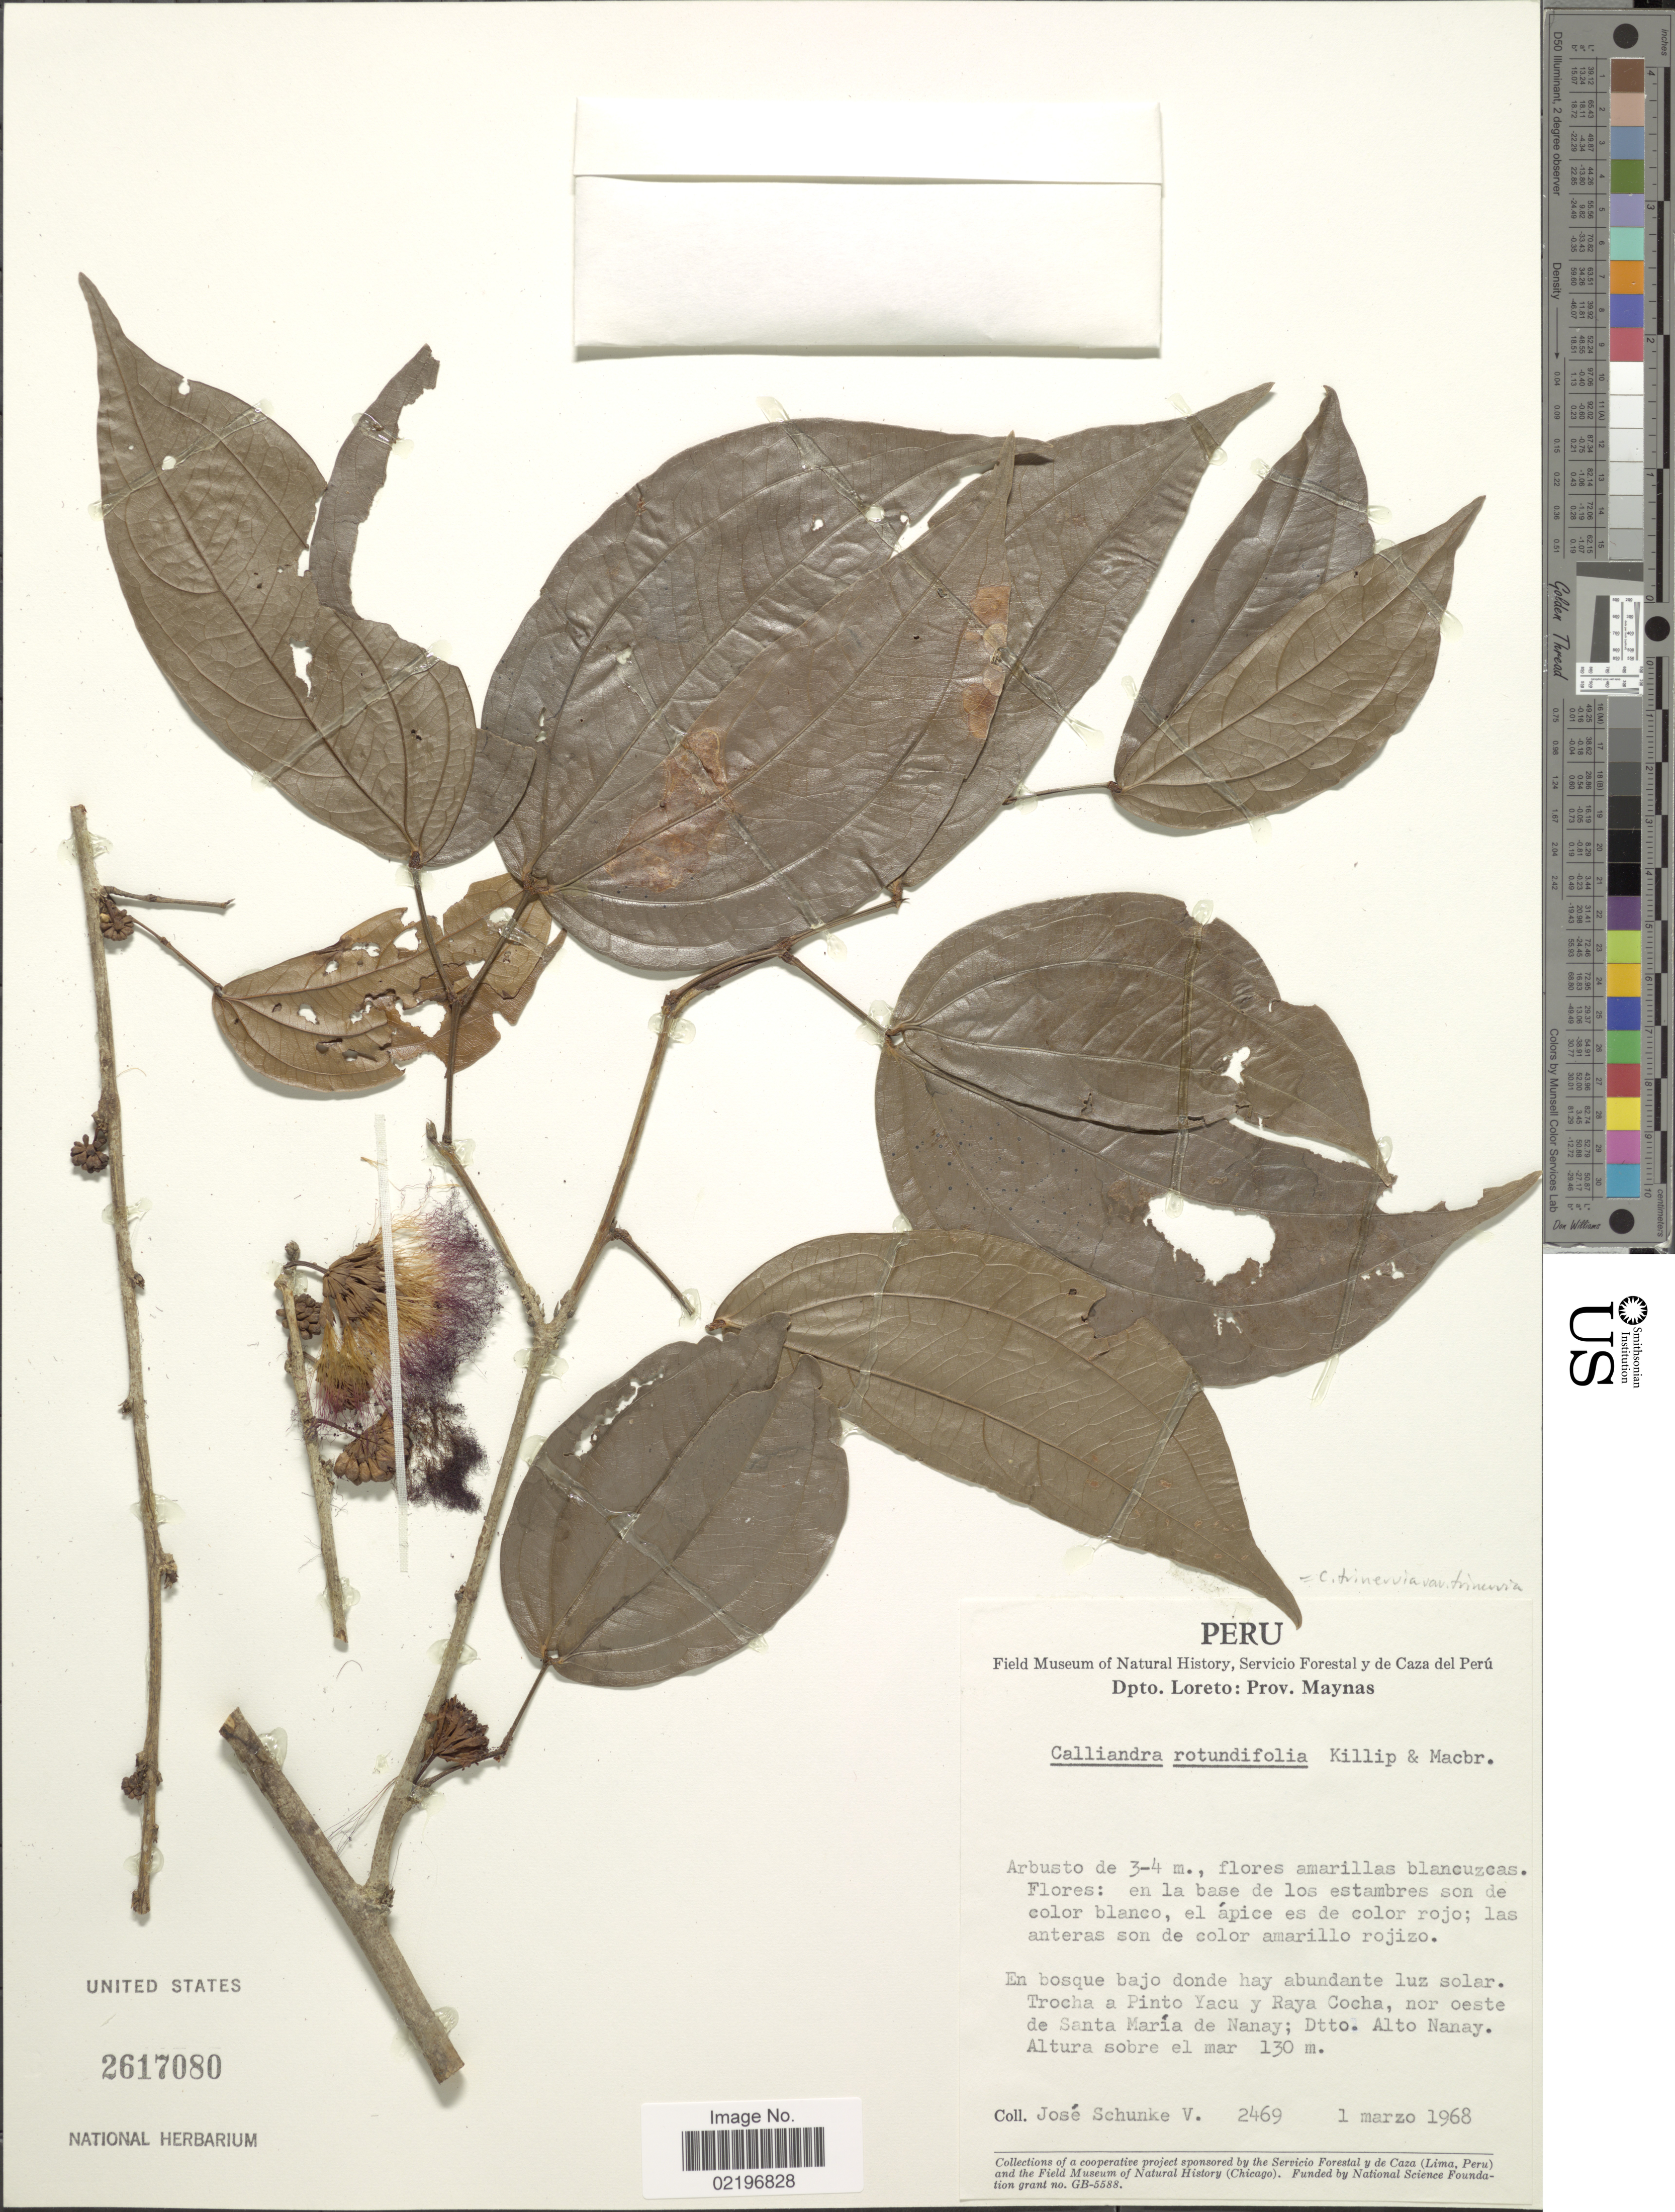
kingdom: Plantae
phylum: Tracheophyta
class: Magnoliopsida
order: Fabales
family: Fabaceae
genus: Calliandra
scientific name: Calliandra trinervia var. trinervia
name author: Benth.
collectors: J. Schunke Vigo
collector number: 2469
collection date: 1968-03-01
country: Peru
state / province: Loreto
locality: Prov. Maynas. en bosque bajo donde hay abundante luz solar. Trocha a Pinto Yacu y Raya Cocha, nor oeste de santa <aria de Nanay; dtto. Alto Nanay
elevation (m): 130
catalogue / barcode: US 2617080